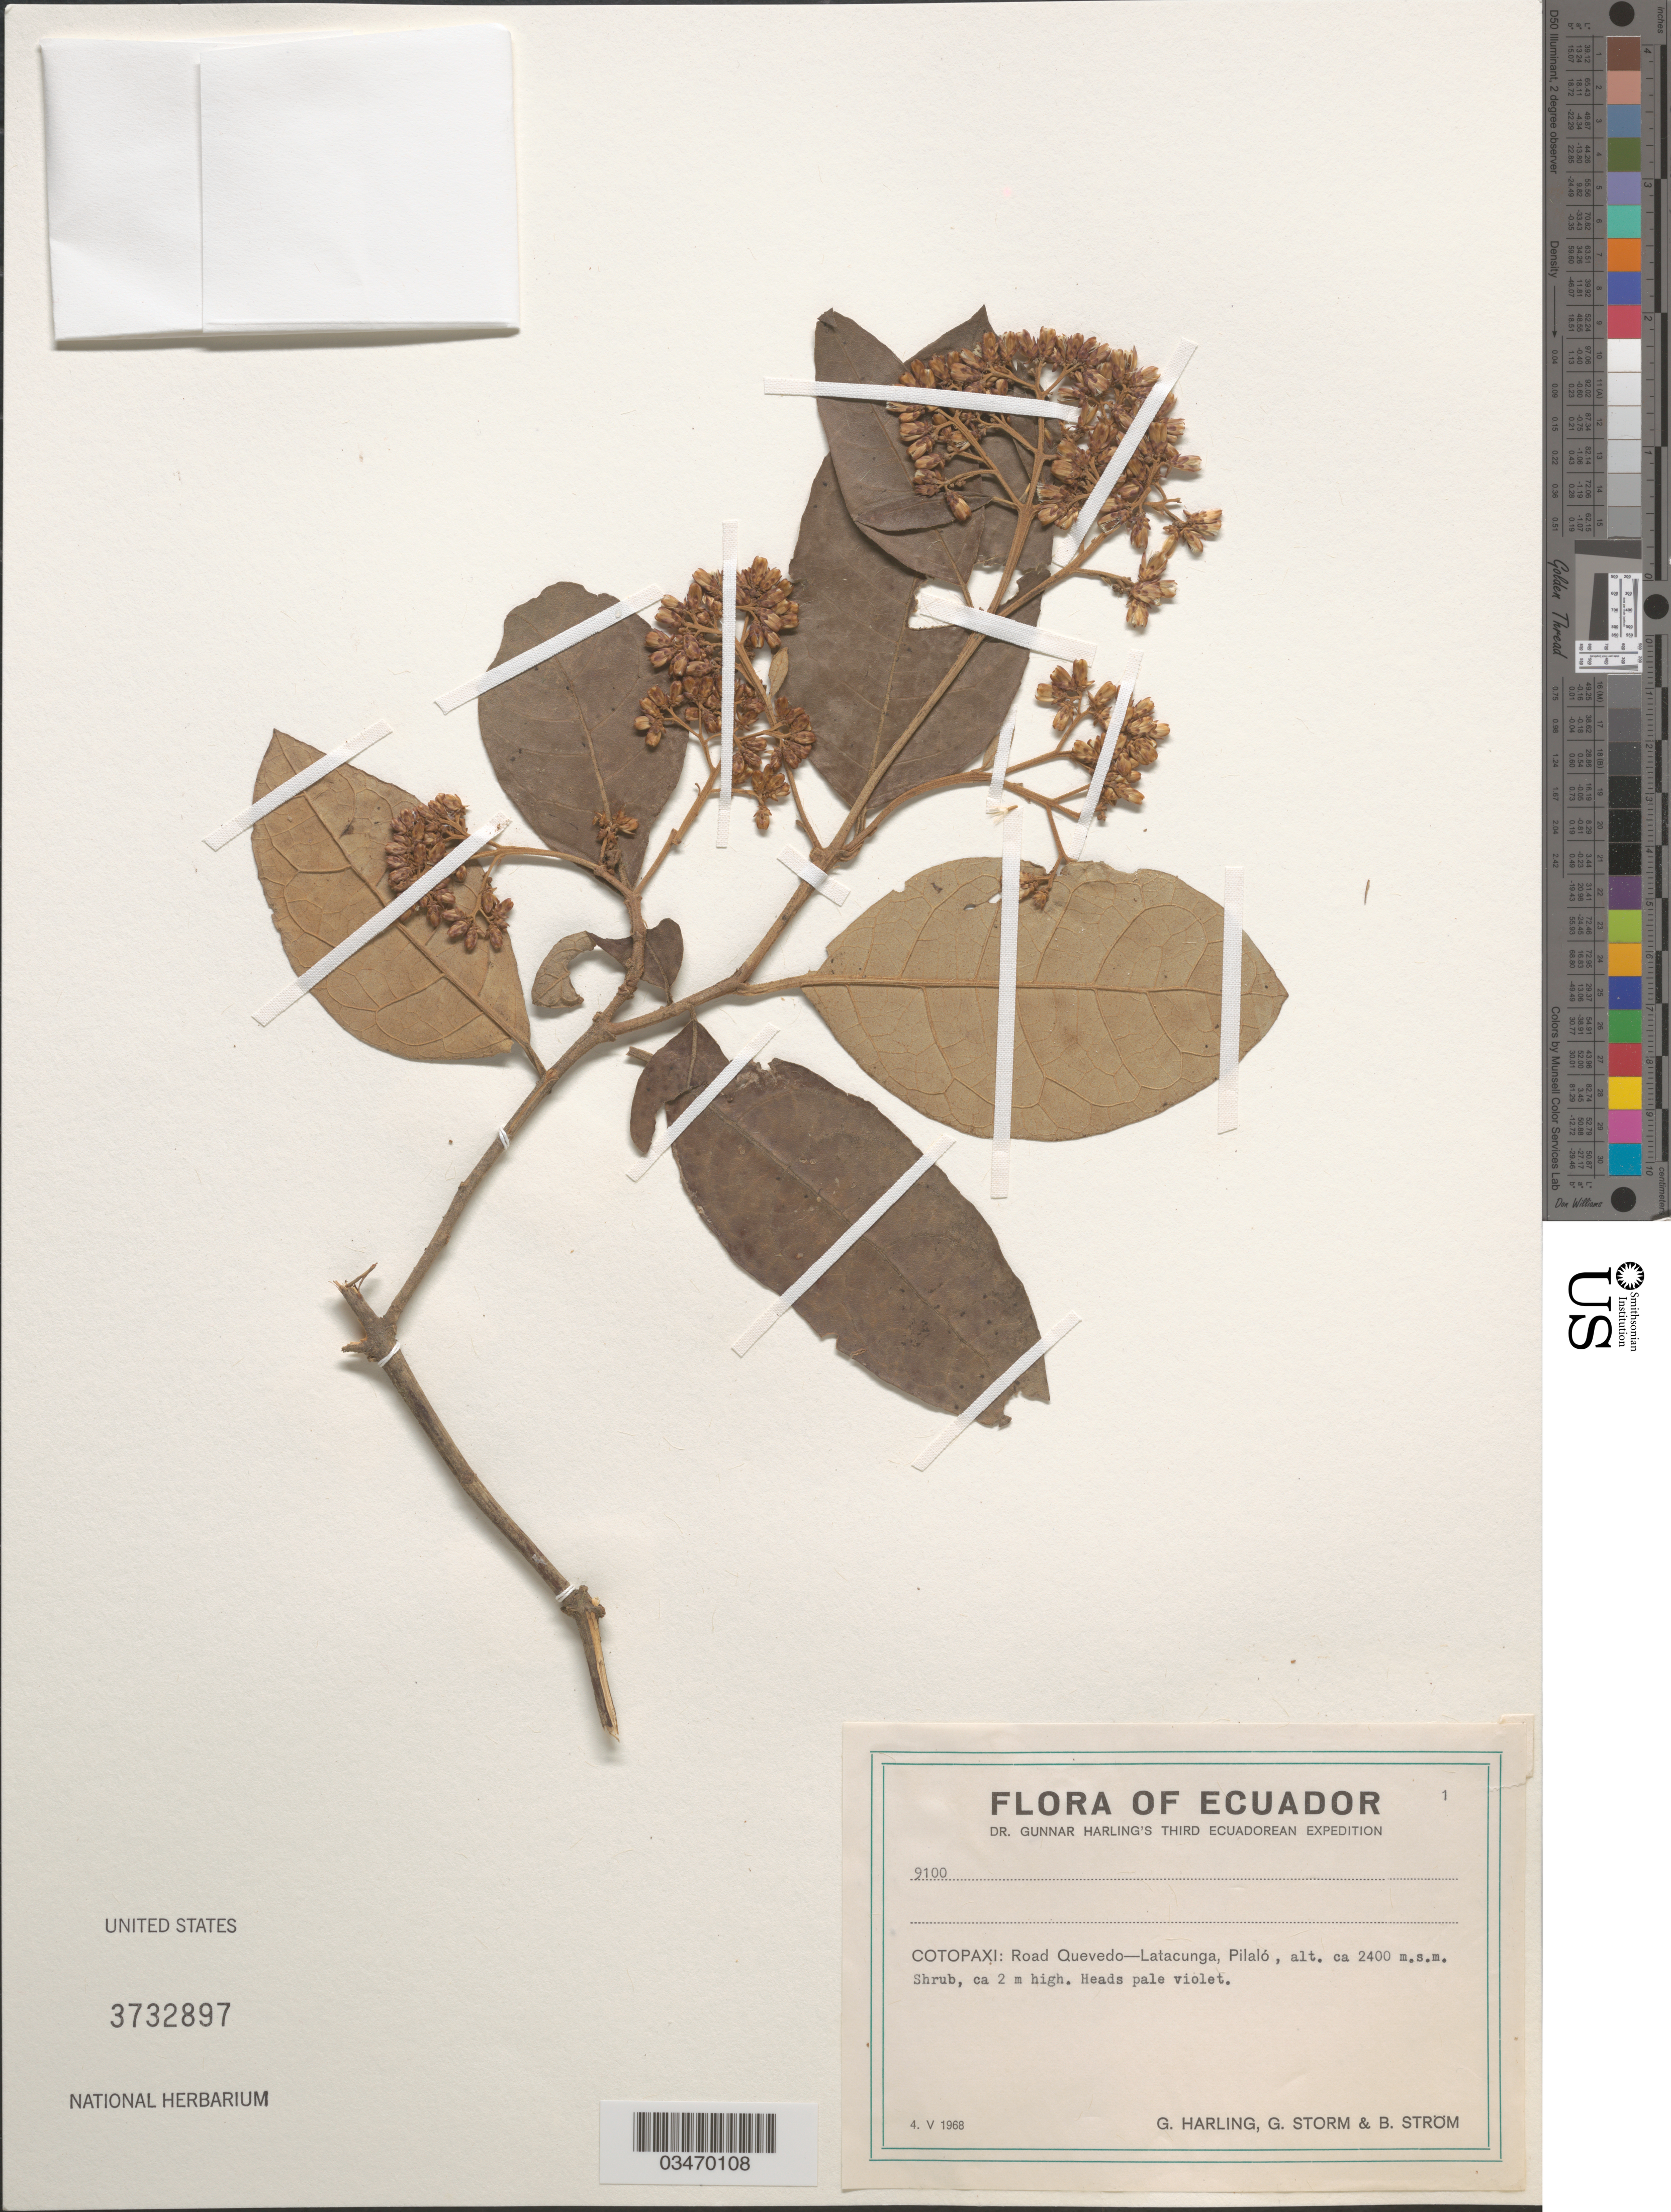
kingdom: Plantae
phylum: Tracheophyta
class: Magnoliopsida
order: Asterales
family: Asteraceae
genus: Piptocarpha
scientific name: Piptocarpha sp.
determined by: Ávila, F. A.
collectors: G. Harling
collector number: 9100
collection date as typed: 04 May 1968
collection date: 1968-05-04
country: Ecuador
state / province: Cotopaxi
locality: Quevedo-Latacunga road, Pilalo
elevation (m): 2400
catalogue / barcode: US 3732897